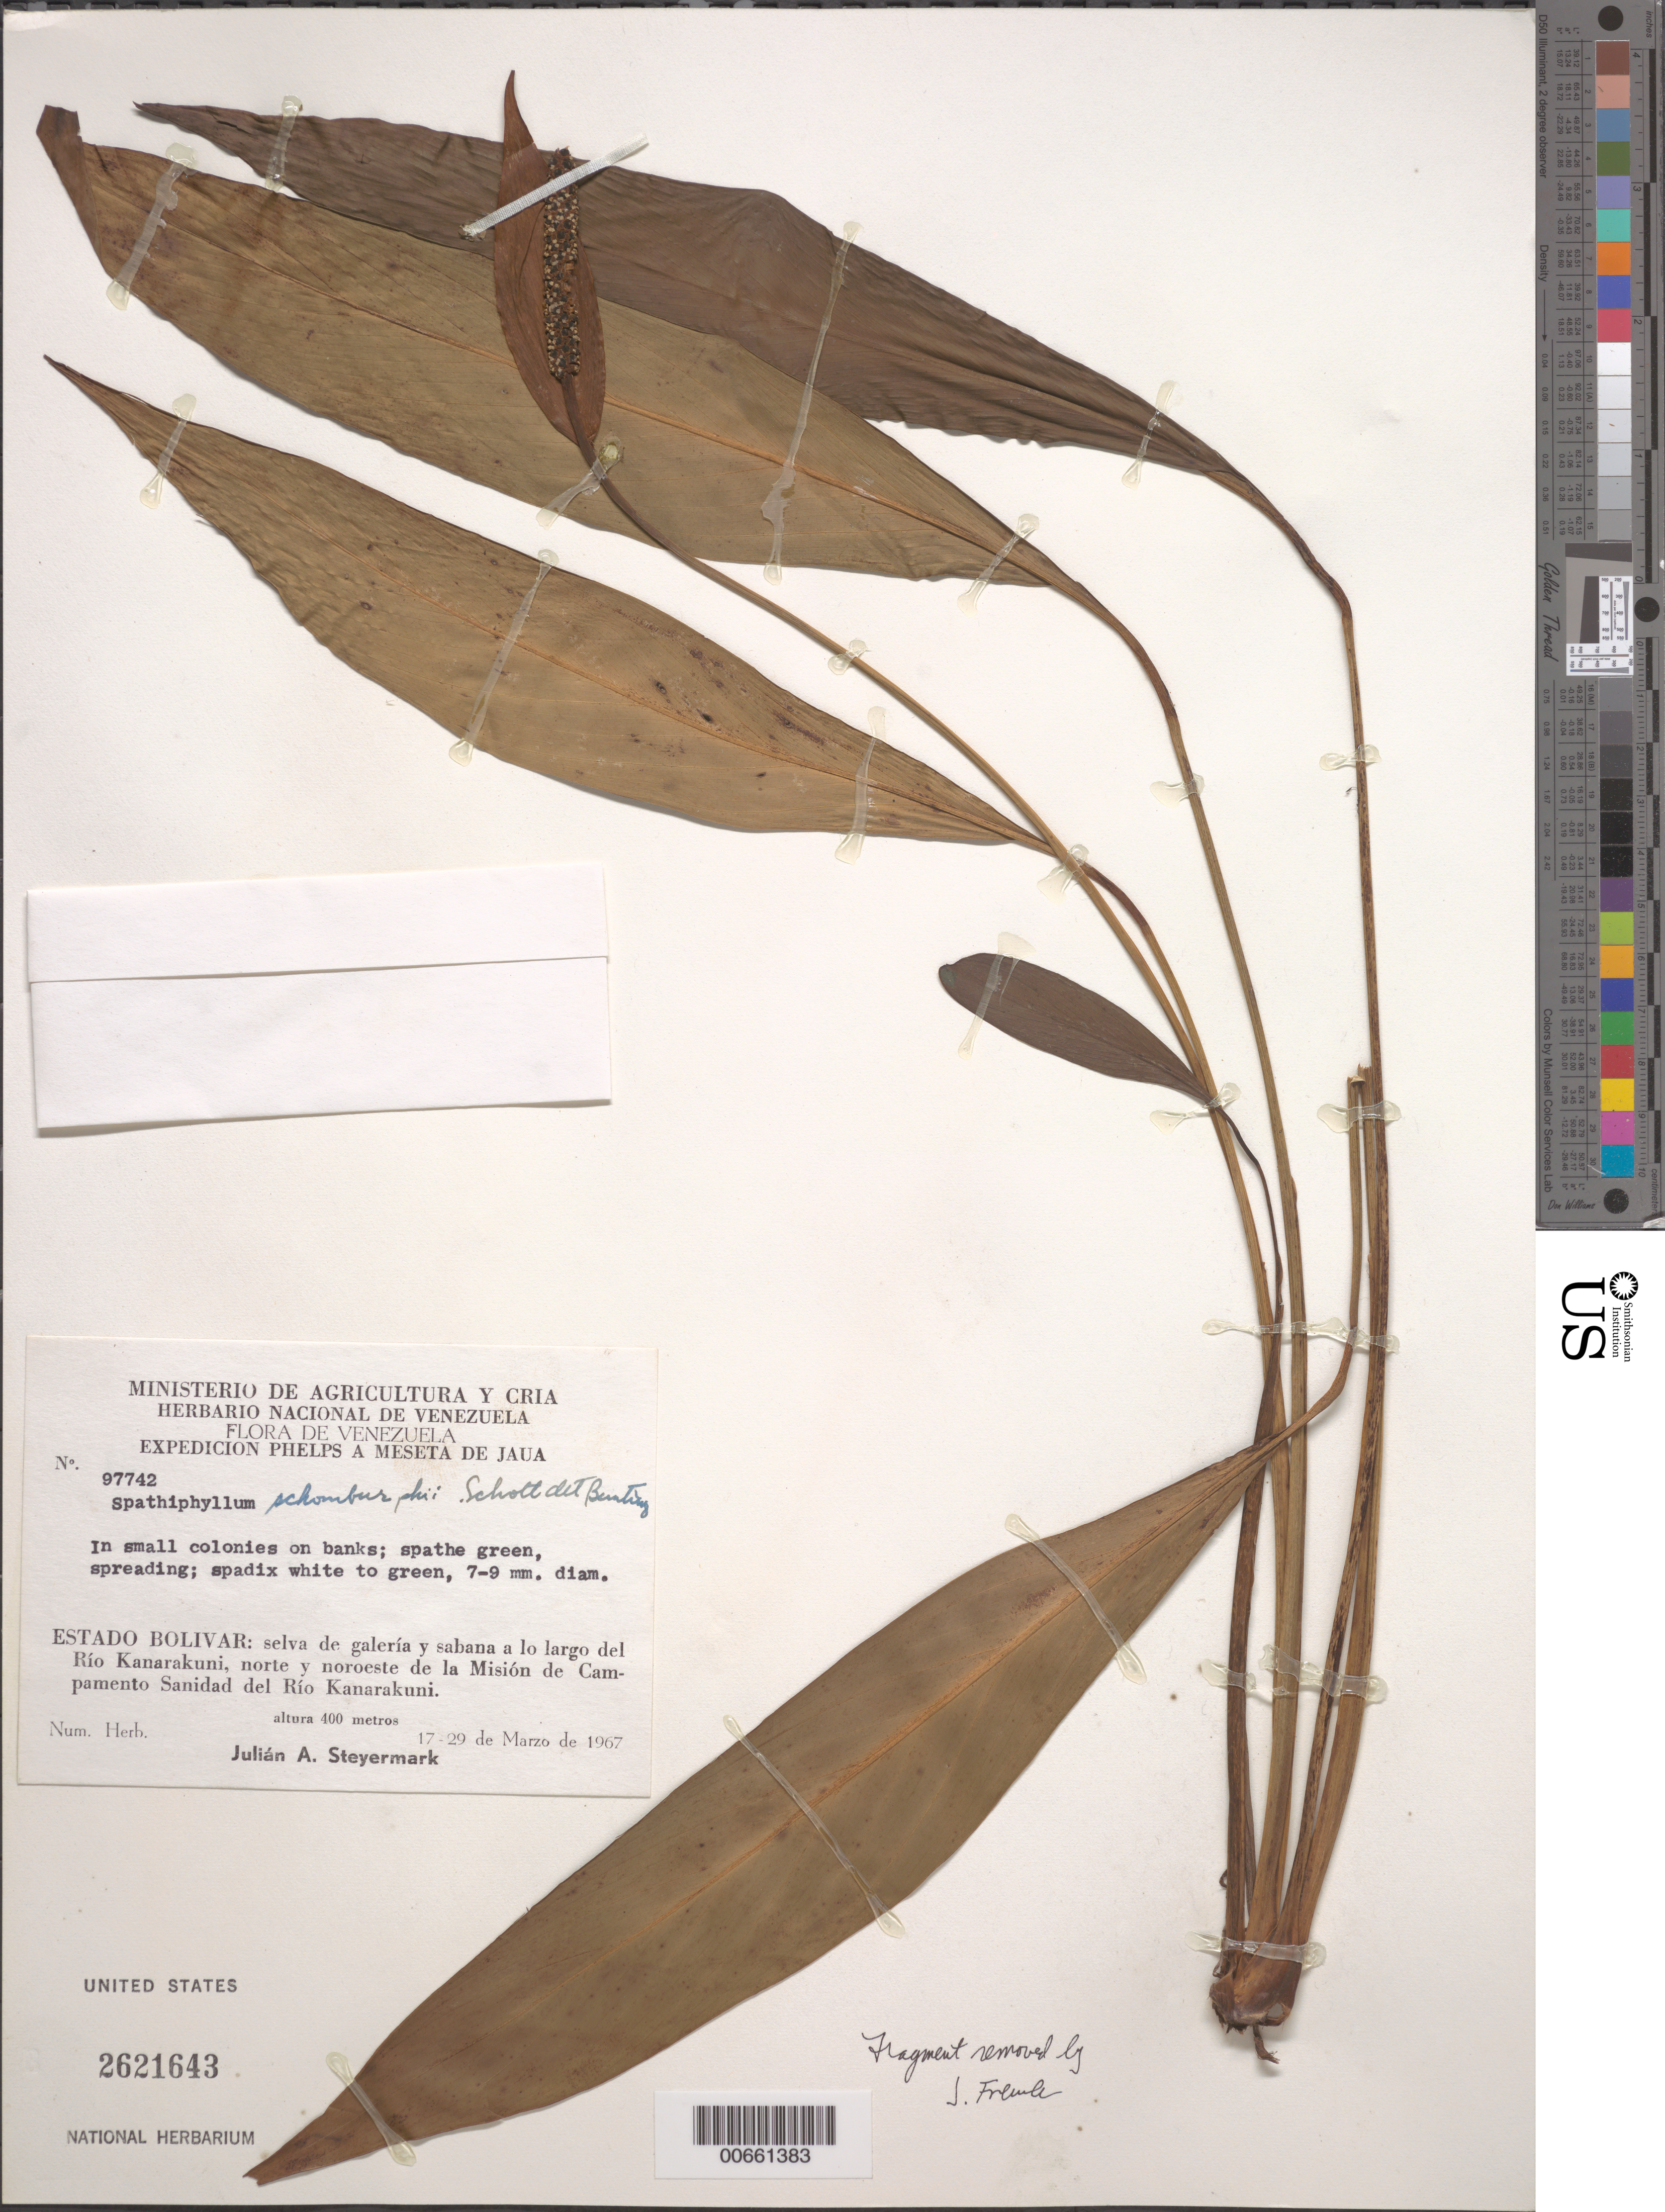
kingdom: Plantae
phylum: Tracheophyta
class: Liliopsida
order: Alismatales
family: Araceae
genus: Spathiphyllum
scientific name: Spathiphyllum schomburgkii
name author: Schott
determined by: Bunting, G. S.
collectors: J. Steyermark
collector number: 97742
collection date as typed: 17-Mar-67 to 29-Mar-67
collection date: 1967-03-17/1967-03-29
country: Venezuela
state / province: Bolívar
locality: Río Kanarakuni, N and NW of Mision de Campamento Sanidad del Río Kanarakuni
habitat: Gallery forest and savanna along length of Rio Kanarakuni, north and northeast of Mision de Campamento Sanidad del Rio kanarakuni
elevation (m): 400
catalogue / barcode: US 2621643